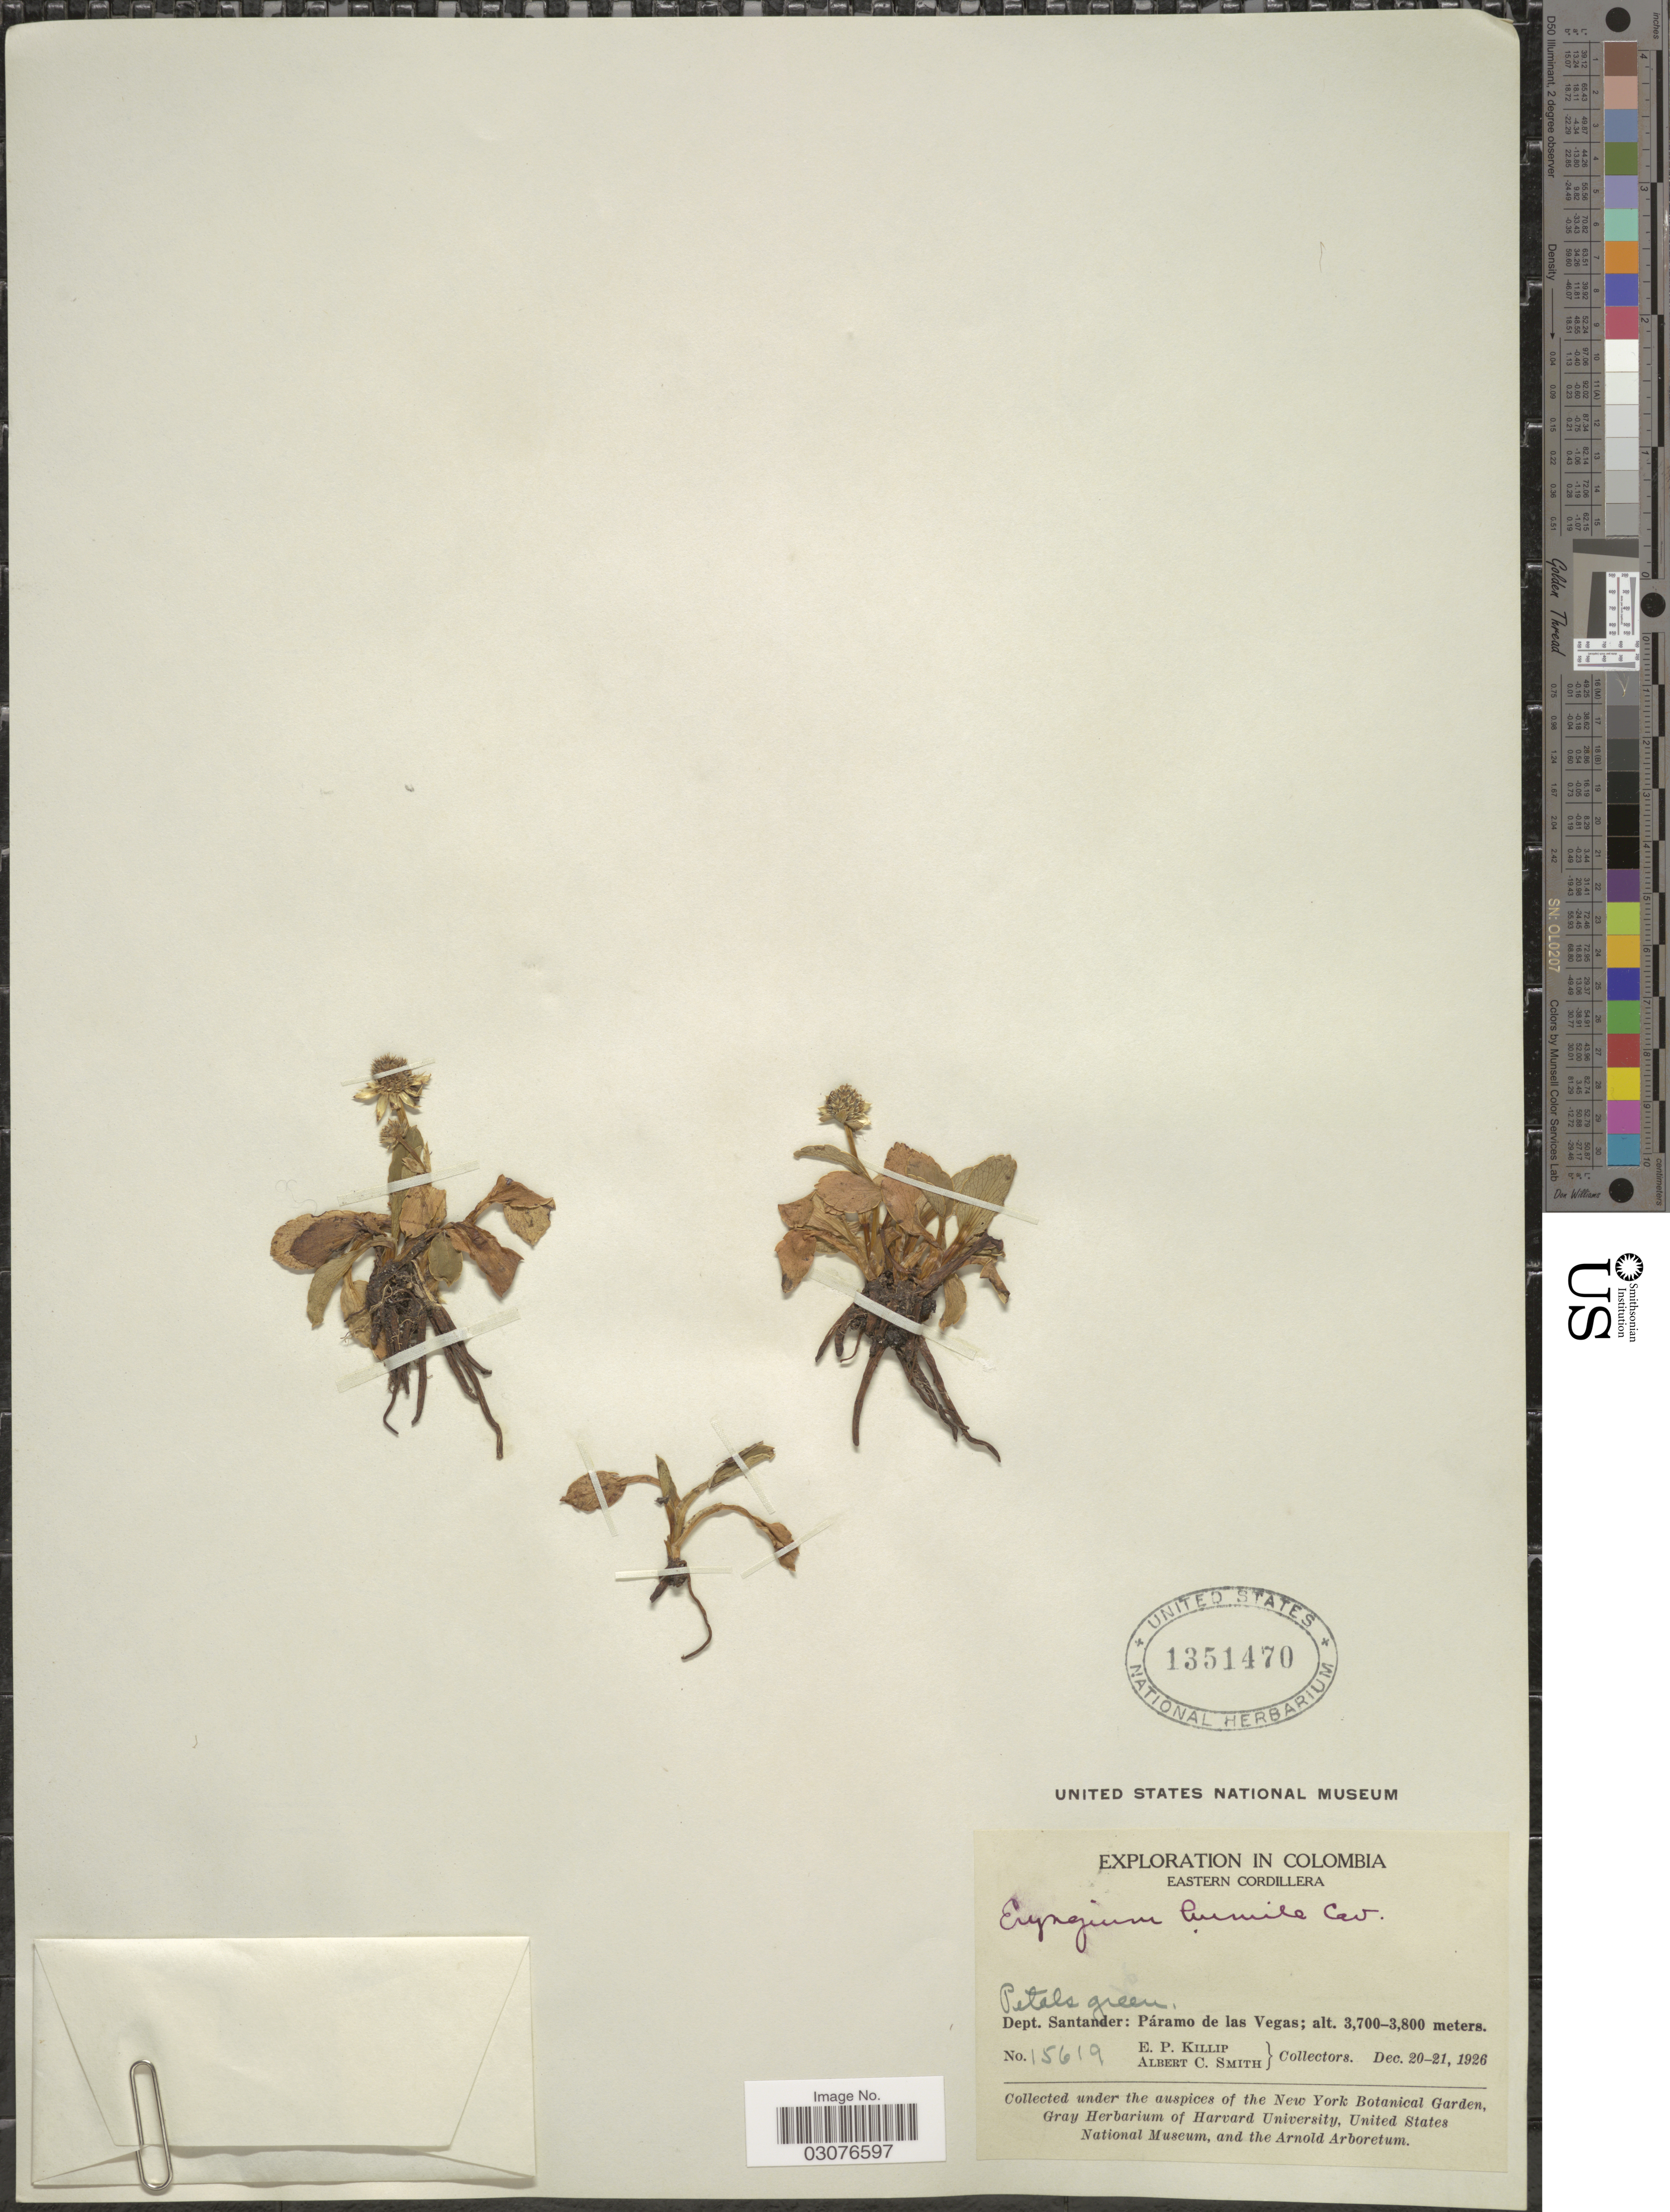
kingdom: Plantae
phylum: Tracheophyta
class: Magnoliopsida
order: Apiales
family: Apiaceae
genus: Eryngium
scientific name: Eryngium bourgatii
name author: Gouan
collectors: E. P. Killip & A. C. Smith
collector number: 15619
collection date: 1926-12-20/1926-12-21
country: Colombia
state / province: Santander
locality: Eastern Cordillera, Dept. Santander: Páramo de las Vegas.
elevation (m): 3700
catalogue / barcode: US 1351470